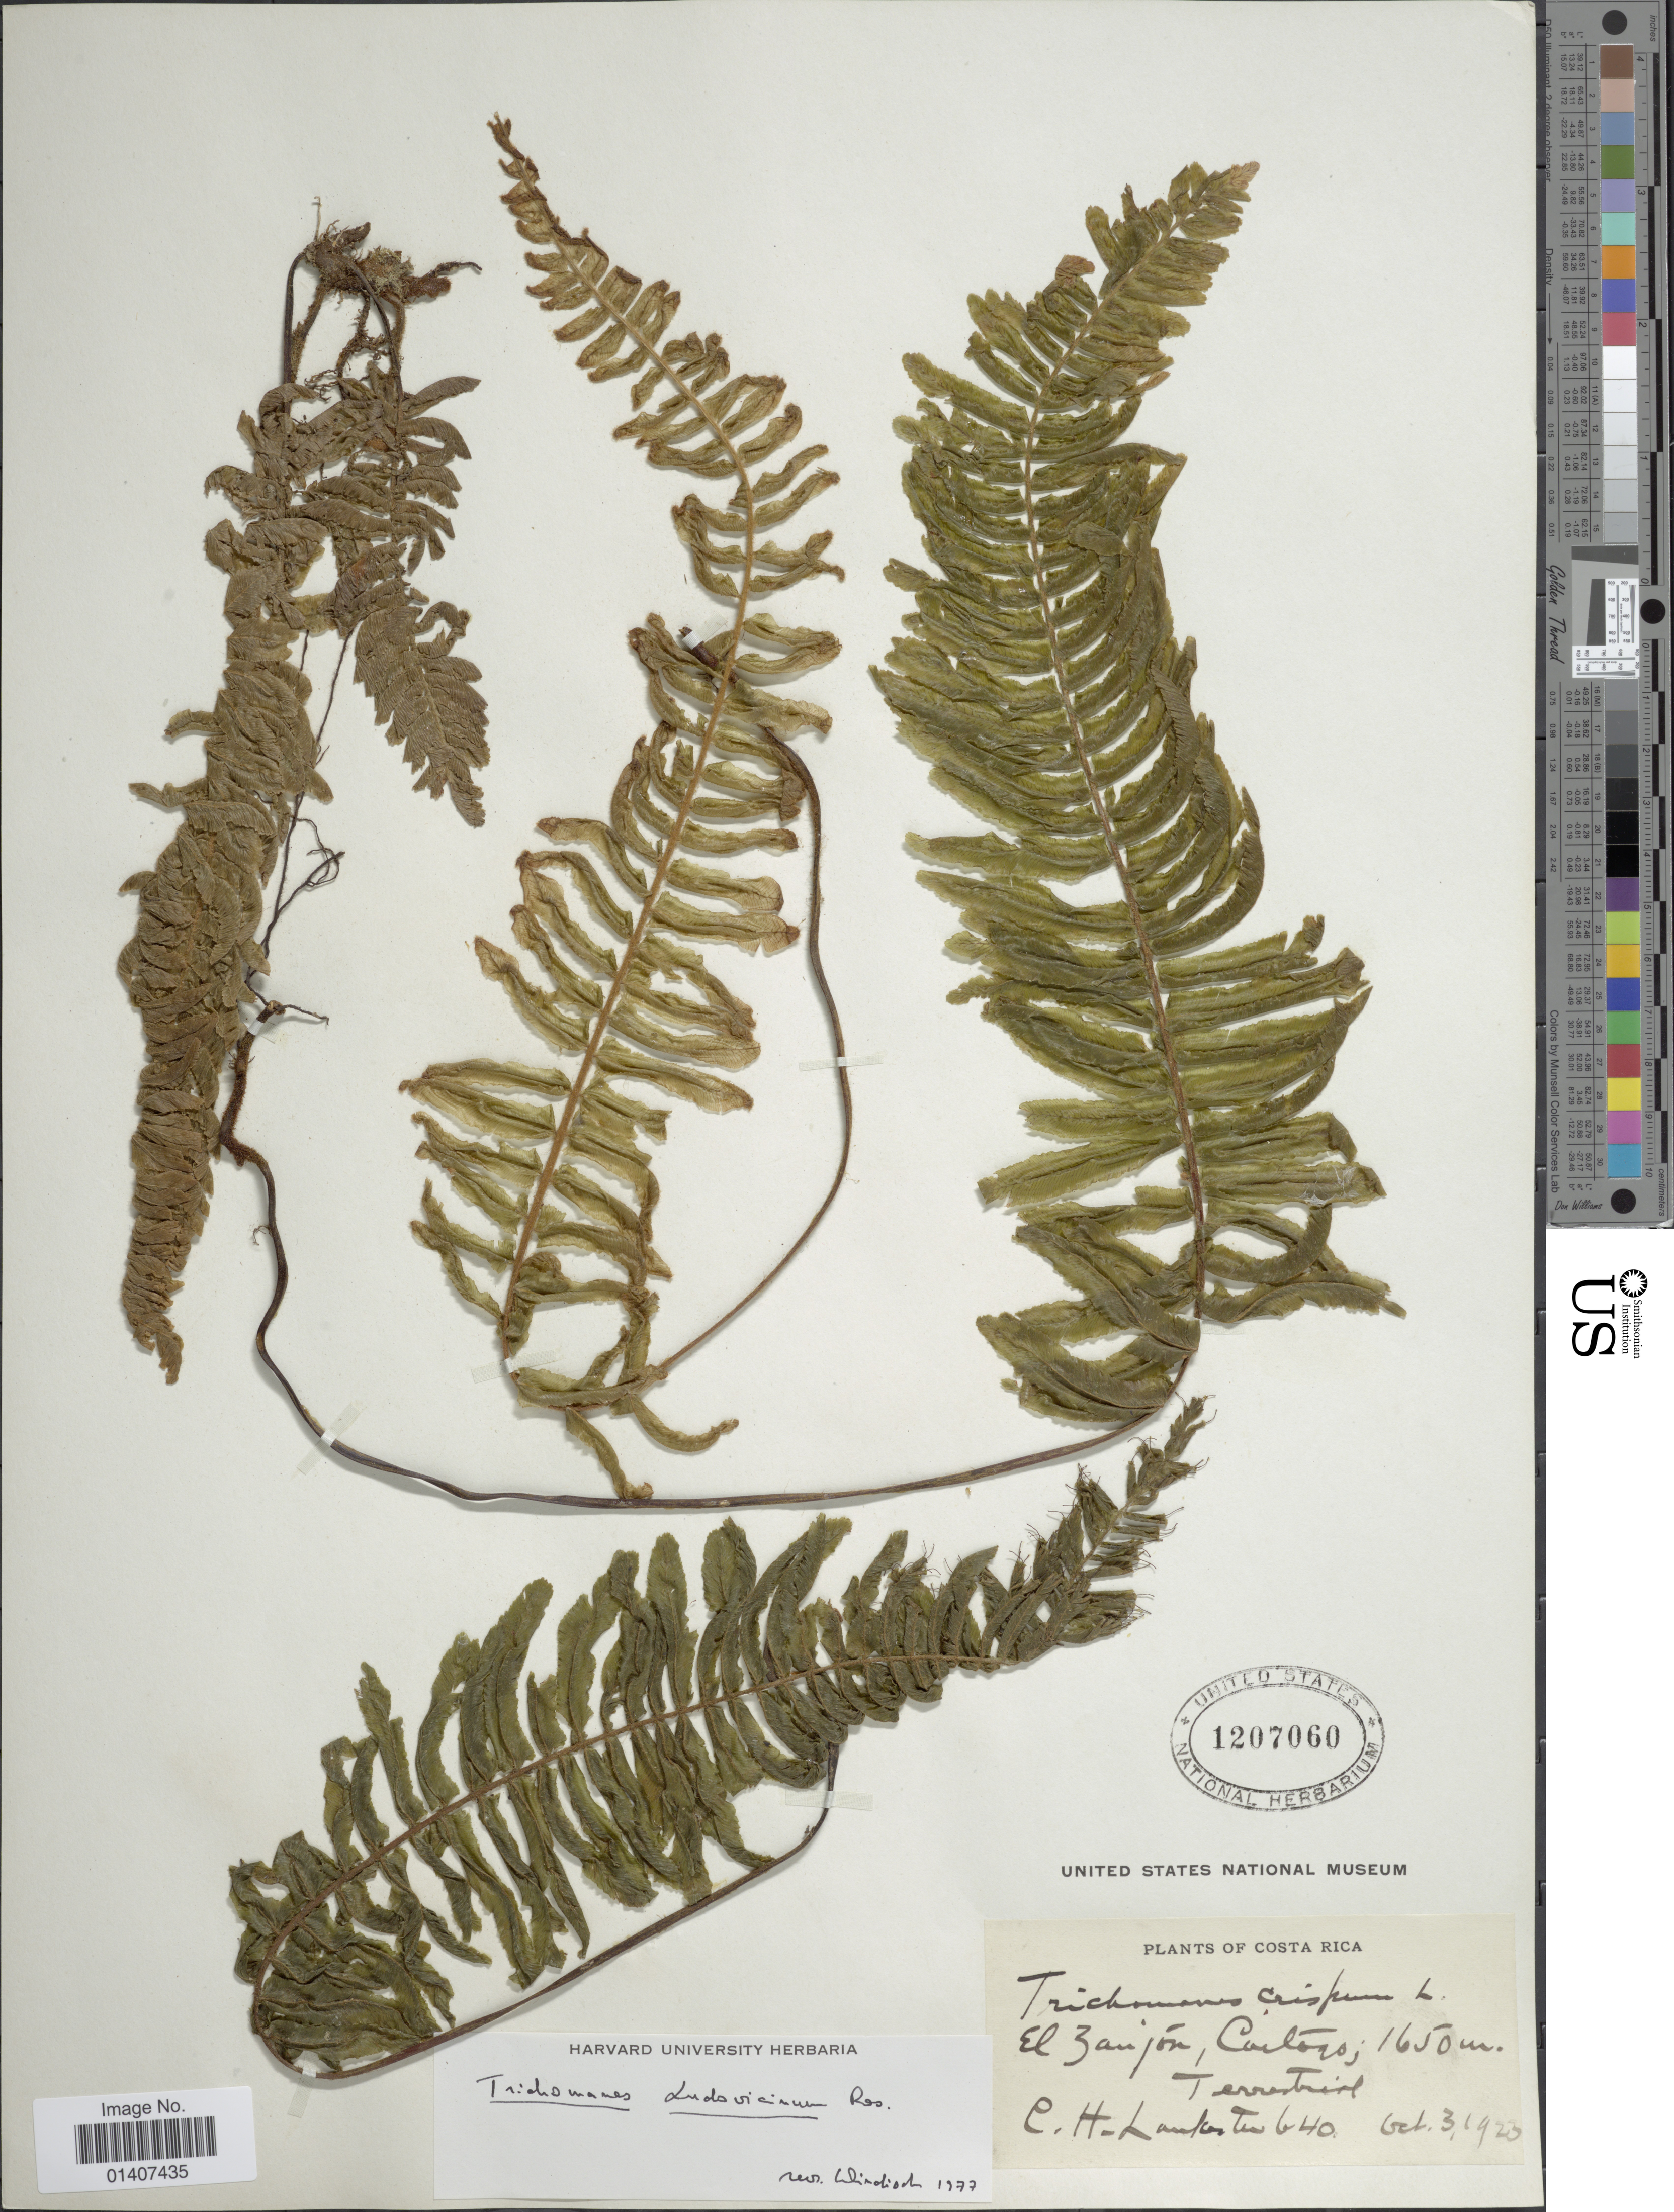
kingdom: Plantae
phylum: Tracheophyta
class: Polypodiopsida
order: Hymenophyllales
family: Hymenophyllaceae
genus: Trichomanes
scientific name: Trichomanes ludovicinum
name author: Rosenst.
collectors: C. H. Lankester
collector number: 640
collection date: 1920-10-03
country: Costa Rica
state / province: Cartago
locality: El Zanjón, Cartago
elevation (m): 1650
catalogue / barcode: US 1207060